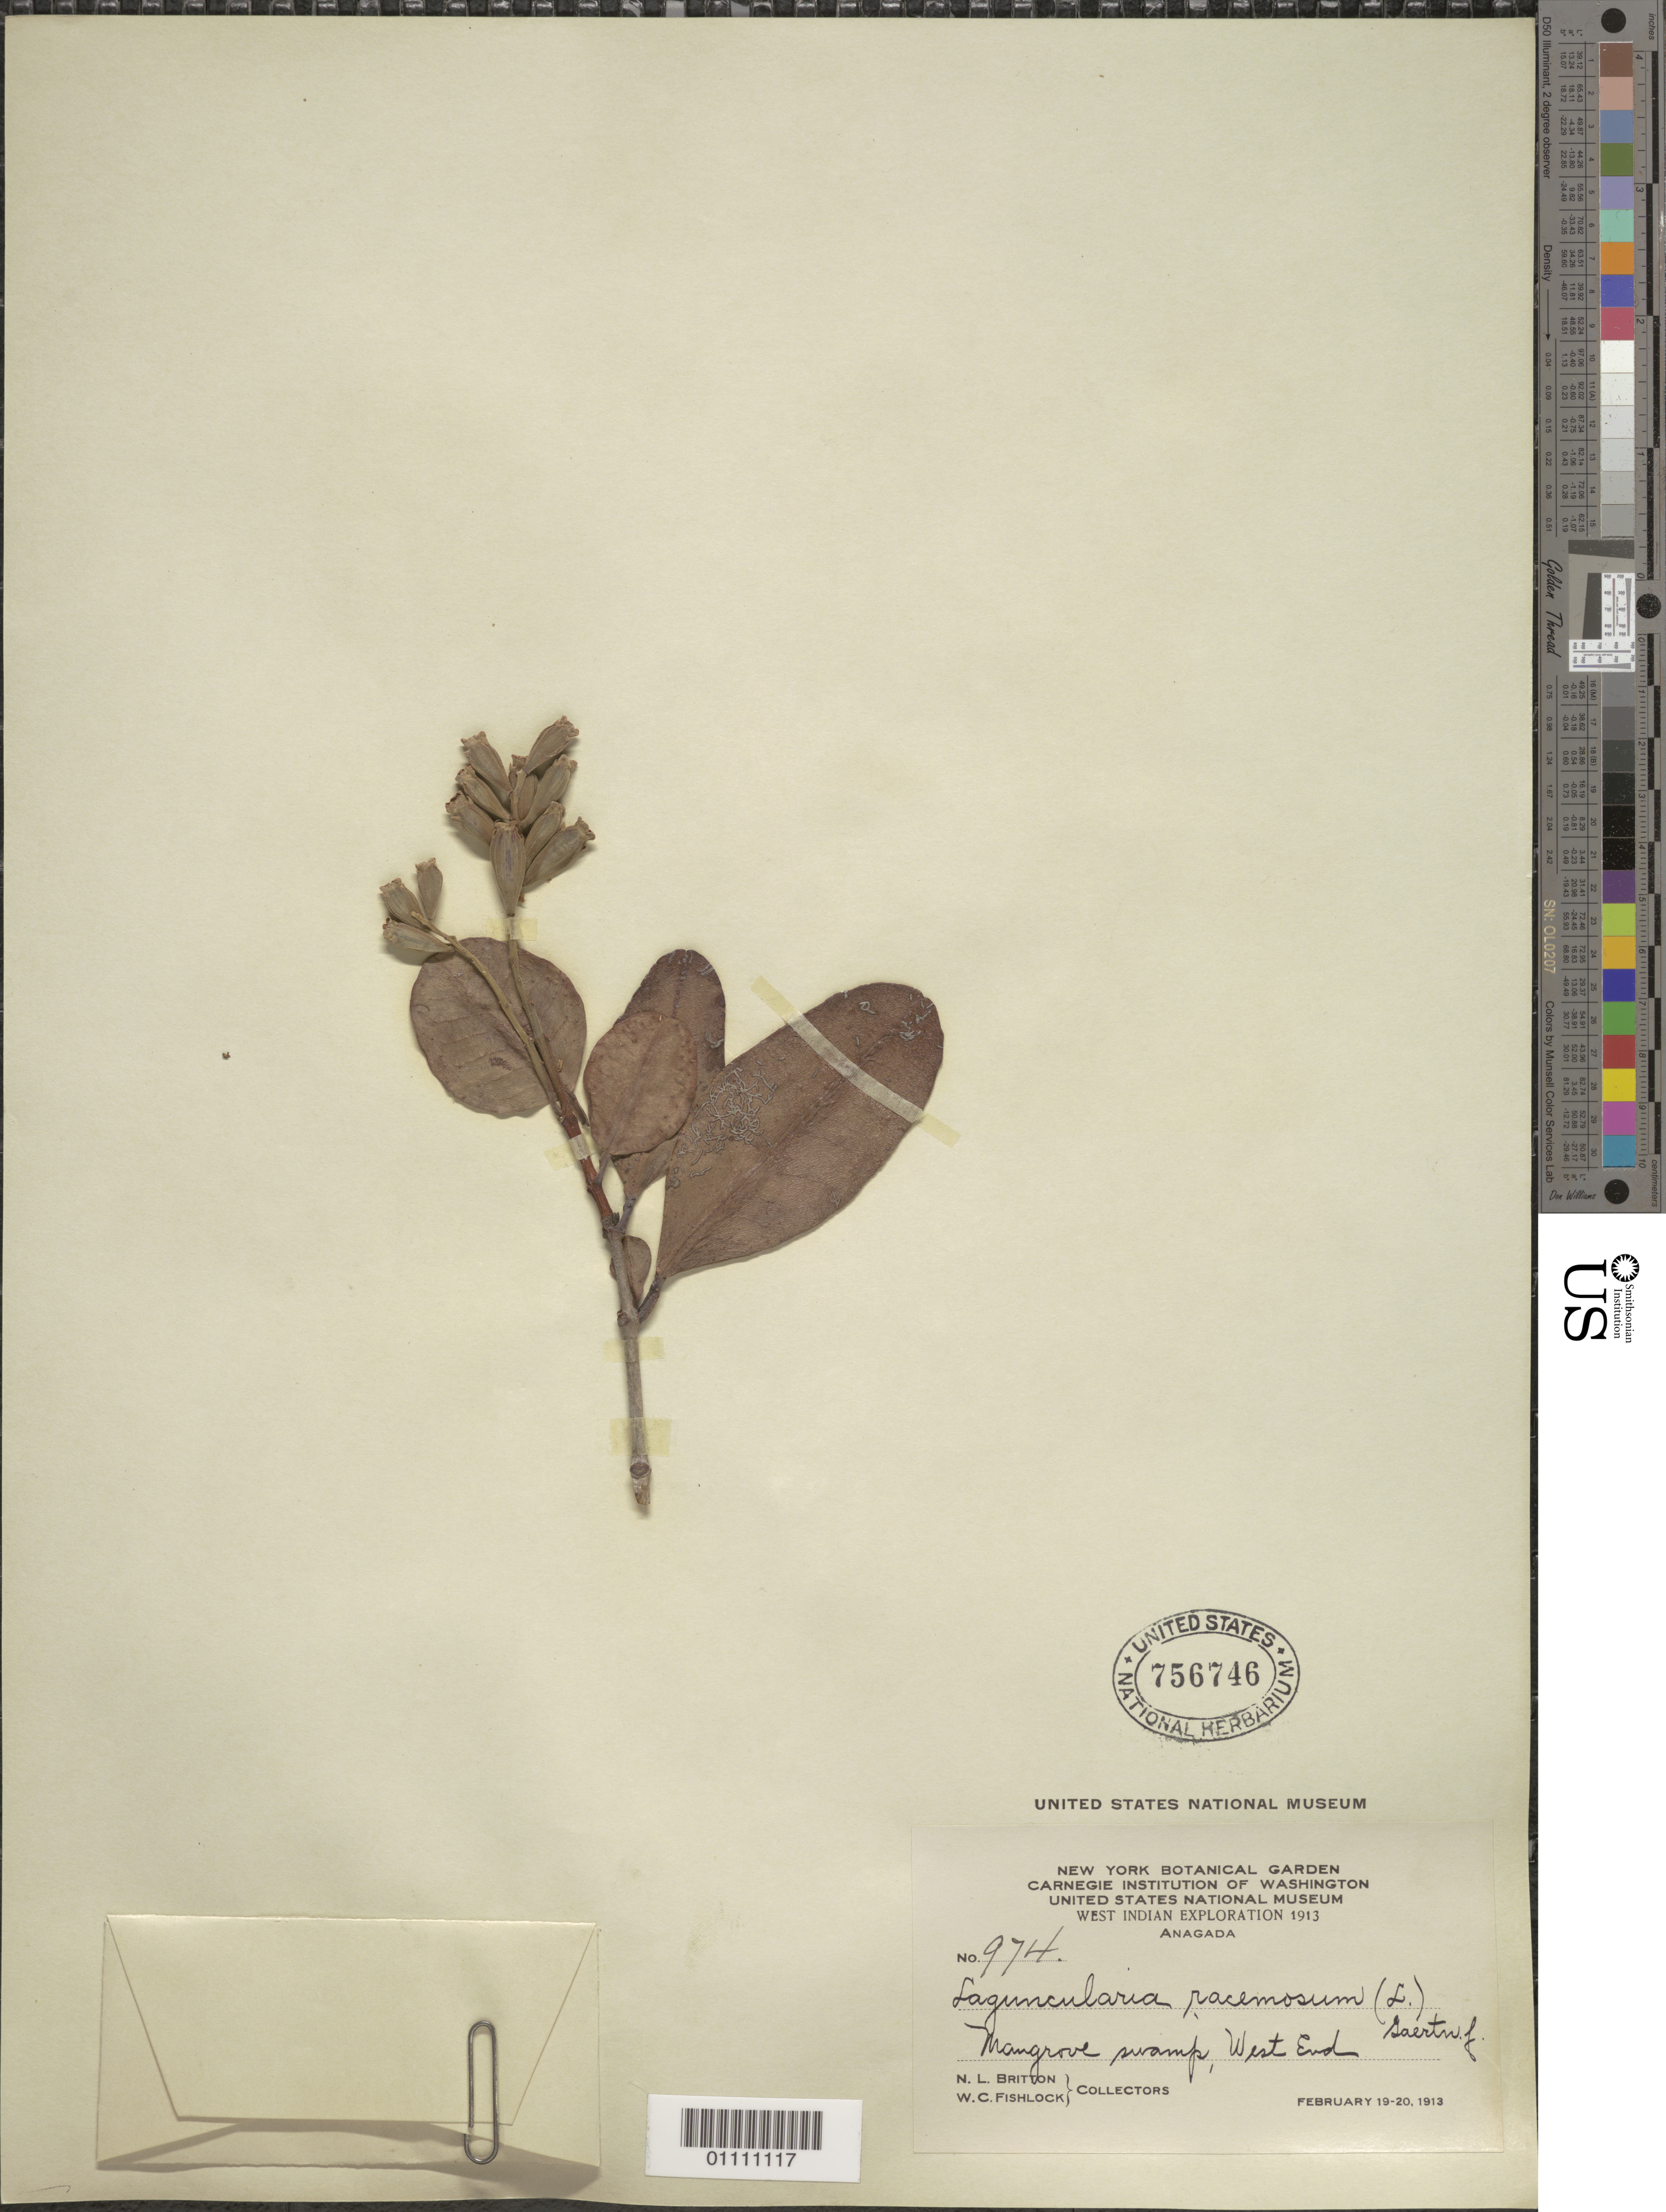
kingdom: Plantae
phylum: Tracheophyta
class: Magnoliopsida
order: Myrtales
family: Combretaceae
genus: Laguncularia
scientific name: Laguncularia racemosa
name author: (L.) C.F. Gaertn.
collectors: N. Britton & W. Fishlock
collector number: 974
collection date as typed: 19 Feb 1913 to 20 Feb 1913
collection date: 1913-02-19/1913-02-20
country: British Virgin Islands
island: Anegada I.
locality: Mangrove swamp, West End.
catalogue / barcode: US 756746